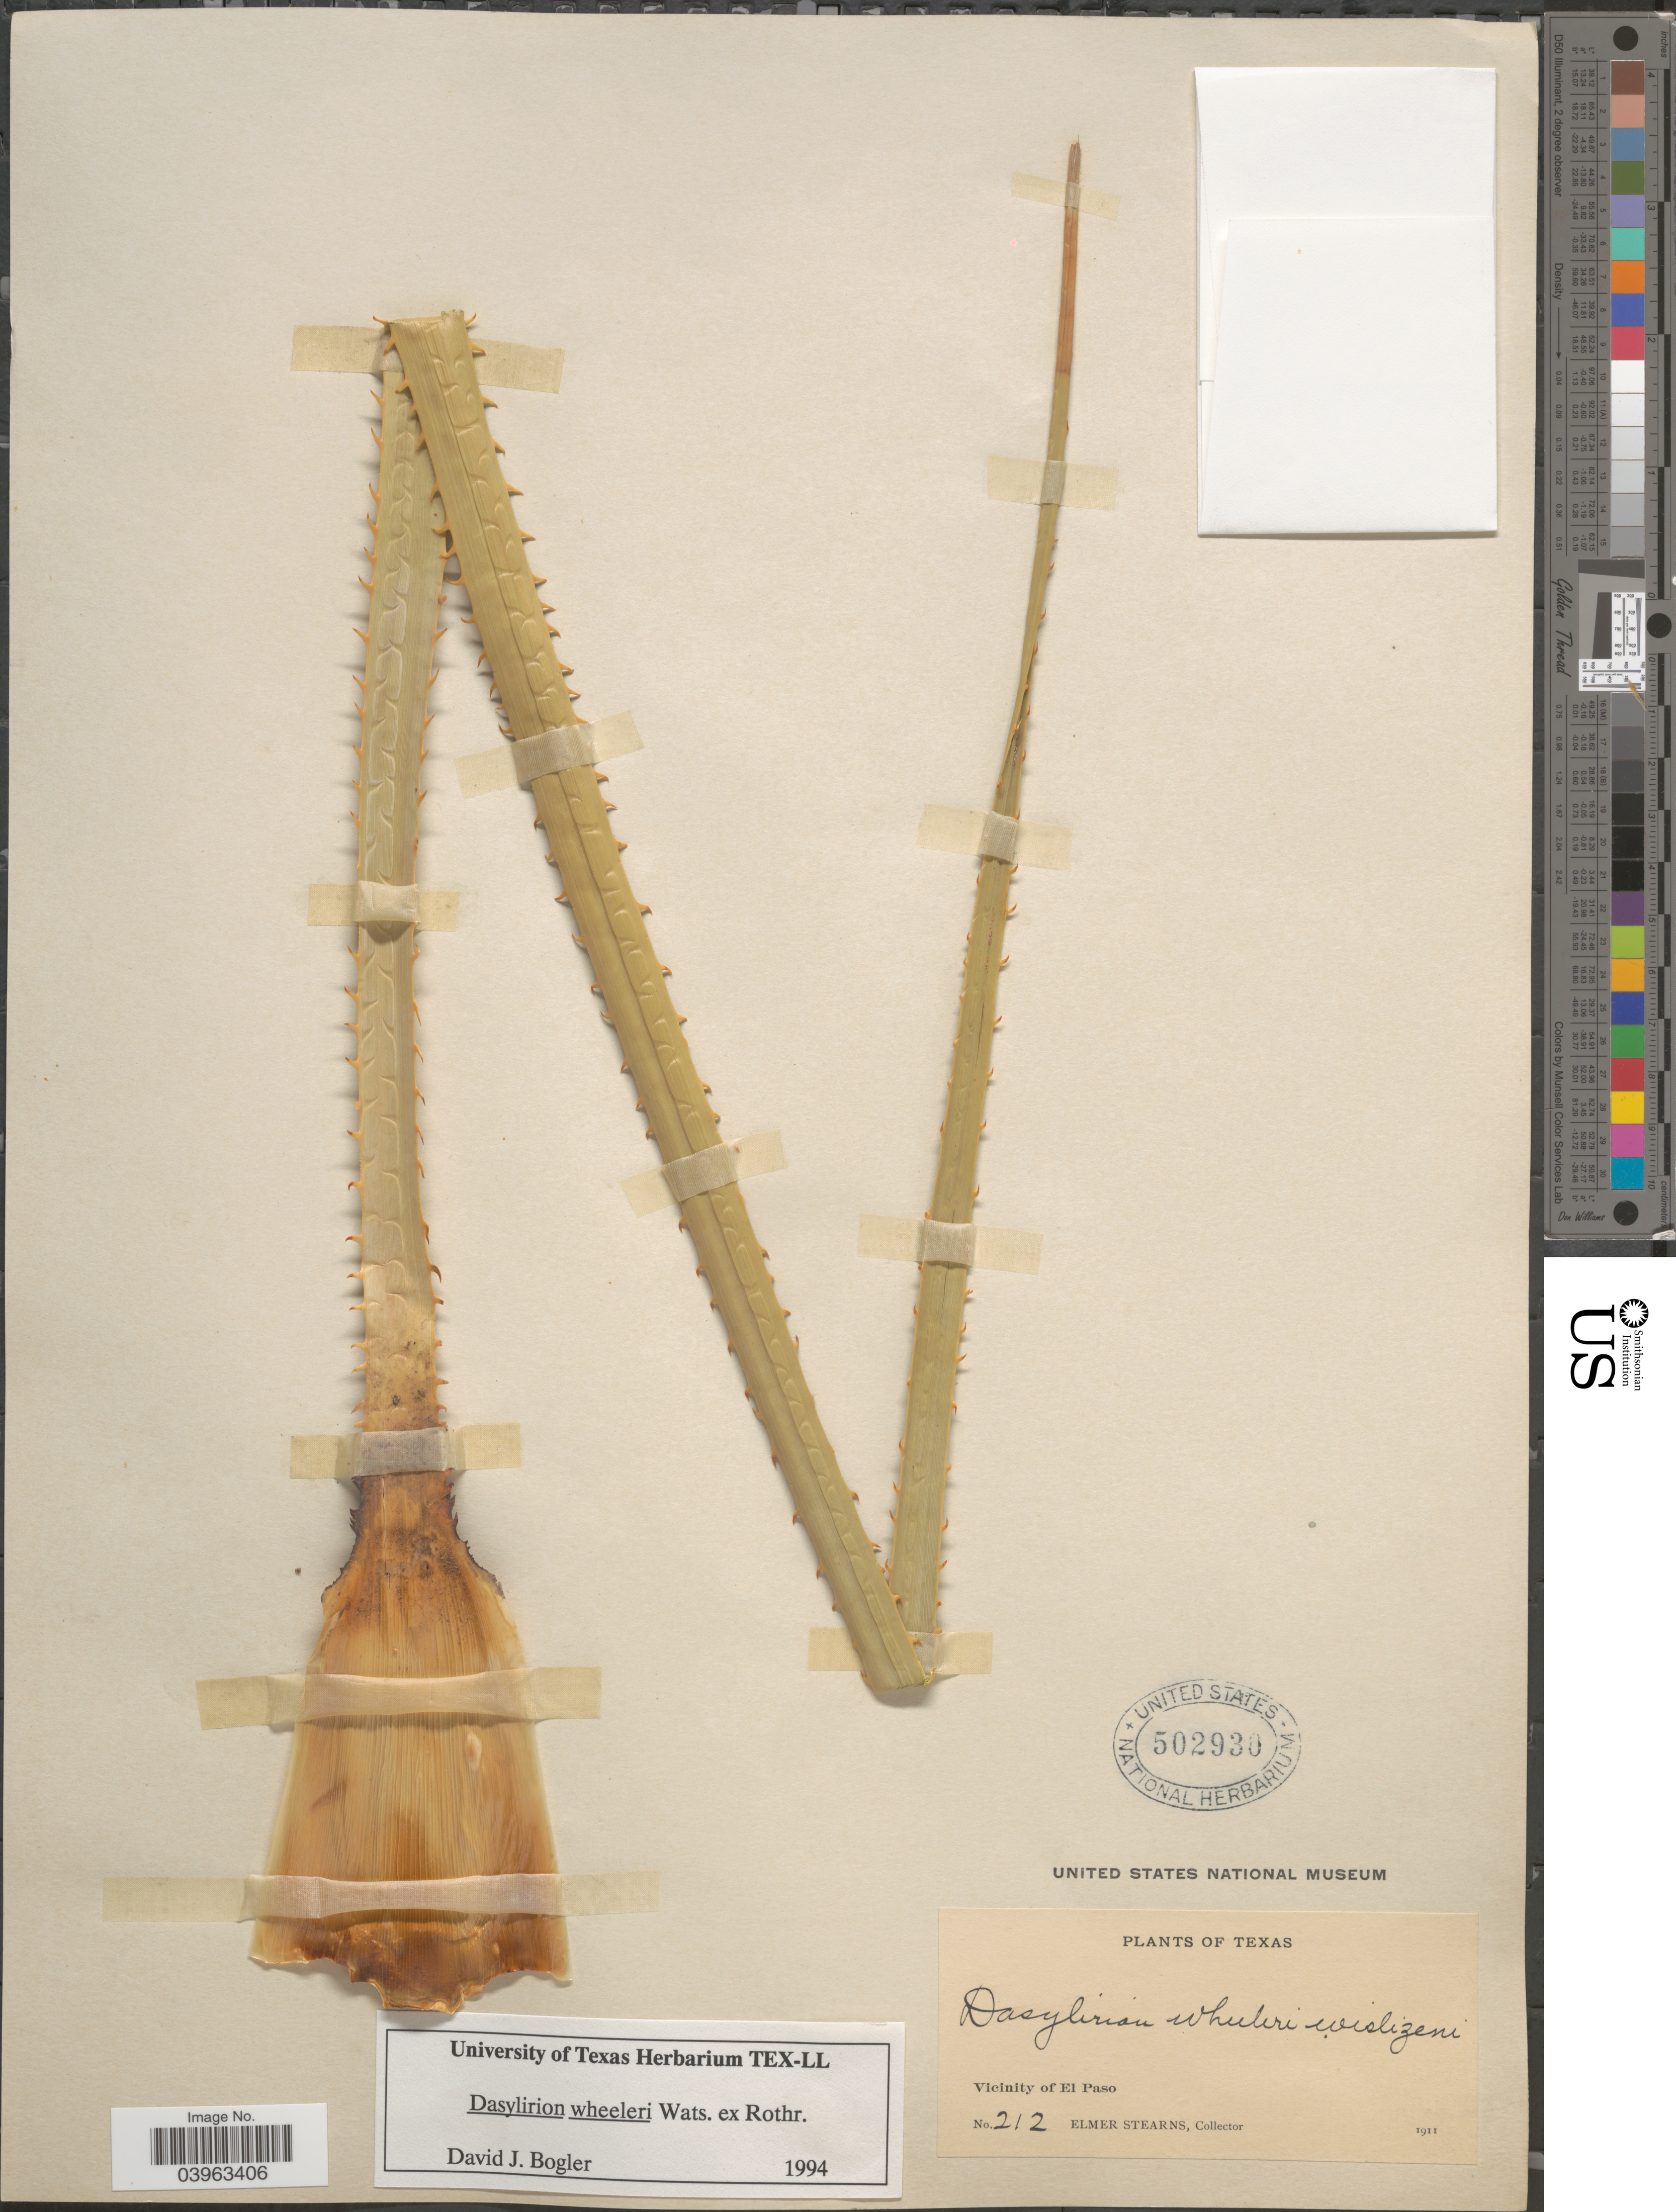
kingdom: Plantae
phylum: Tracheophyta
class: Liliopsida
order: Asparagales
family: Asparagaceae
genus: Dasylirion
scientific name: Dasylirion wheeleri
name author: S. Watson ex Rothr.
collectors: E. Stearns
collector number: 212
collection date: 1911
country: United States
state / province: Texas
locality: Vicinity of El Paso.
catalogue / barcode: US 502930